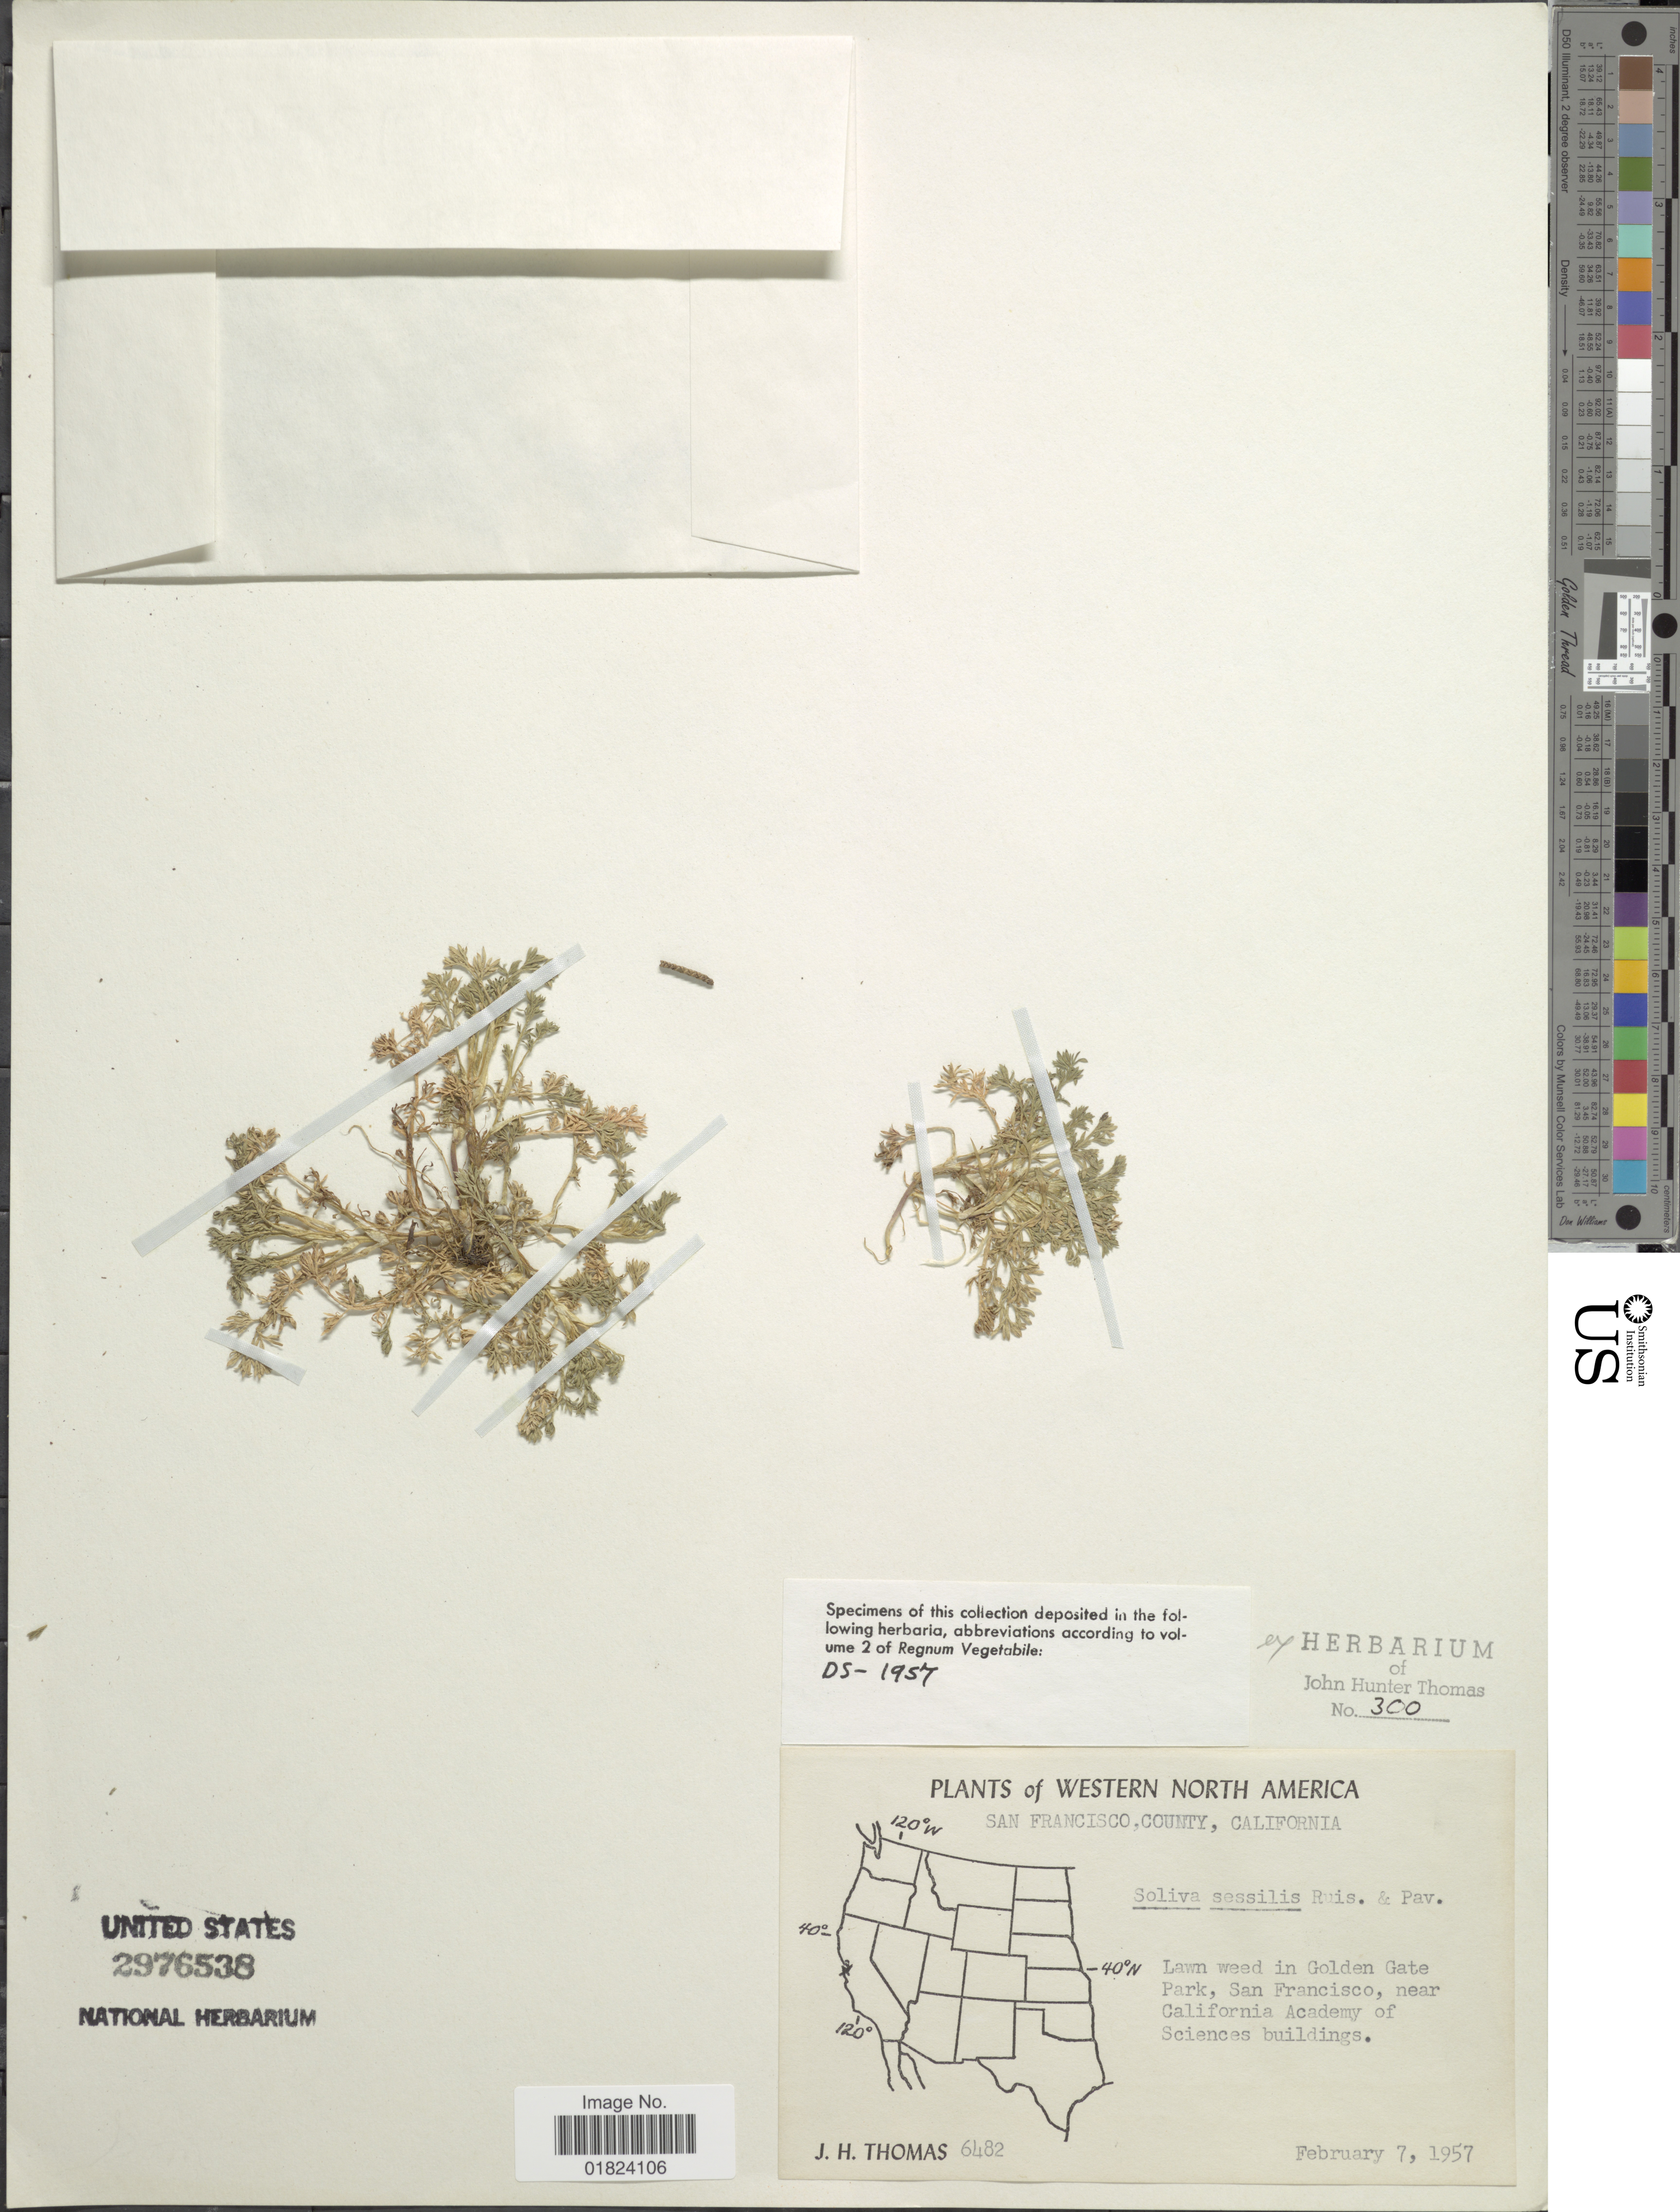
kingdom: Plantae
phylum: Tracheophyta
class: Magnoliopsida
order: Asterales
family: Asteraceae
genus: Soliva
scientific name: Soliva sessilis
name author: Ruiz & Pav.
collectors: J. H. Thomas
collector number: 6482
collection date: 1957-02-07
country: United States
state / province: California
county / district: San Francisco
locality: Western North America, San Francisco County, lawn weed in Golden State Park, San Francisco, near California Academy of Sciences buildings.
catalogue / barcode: US 2976538